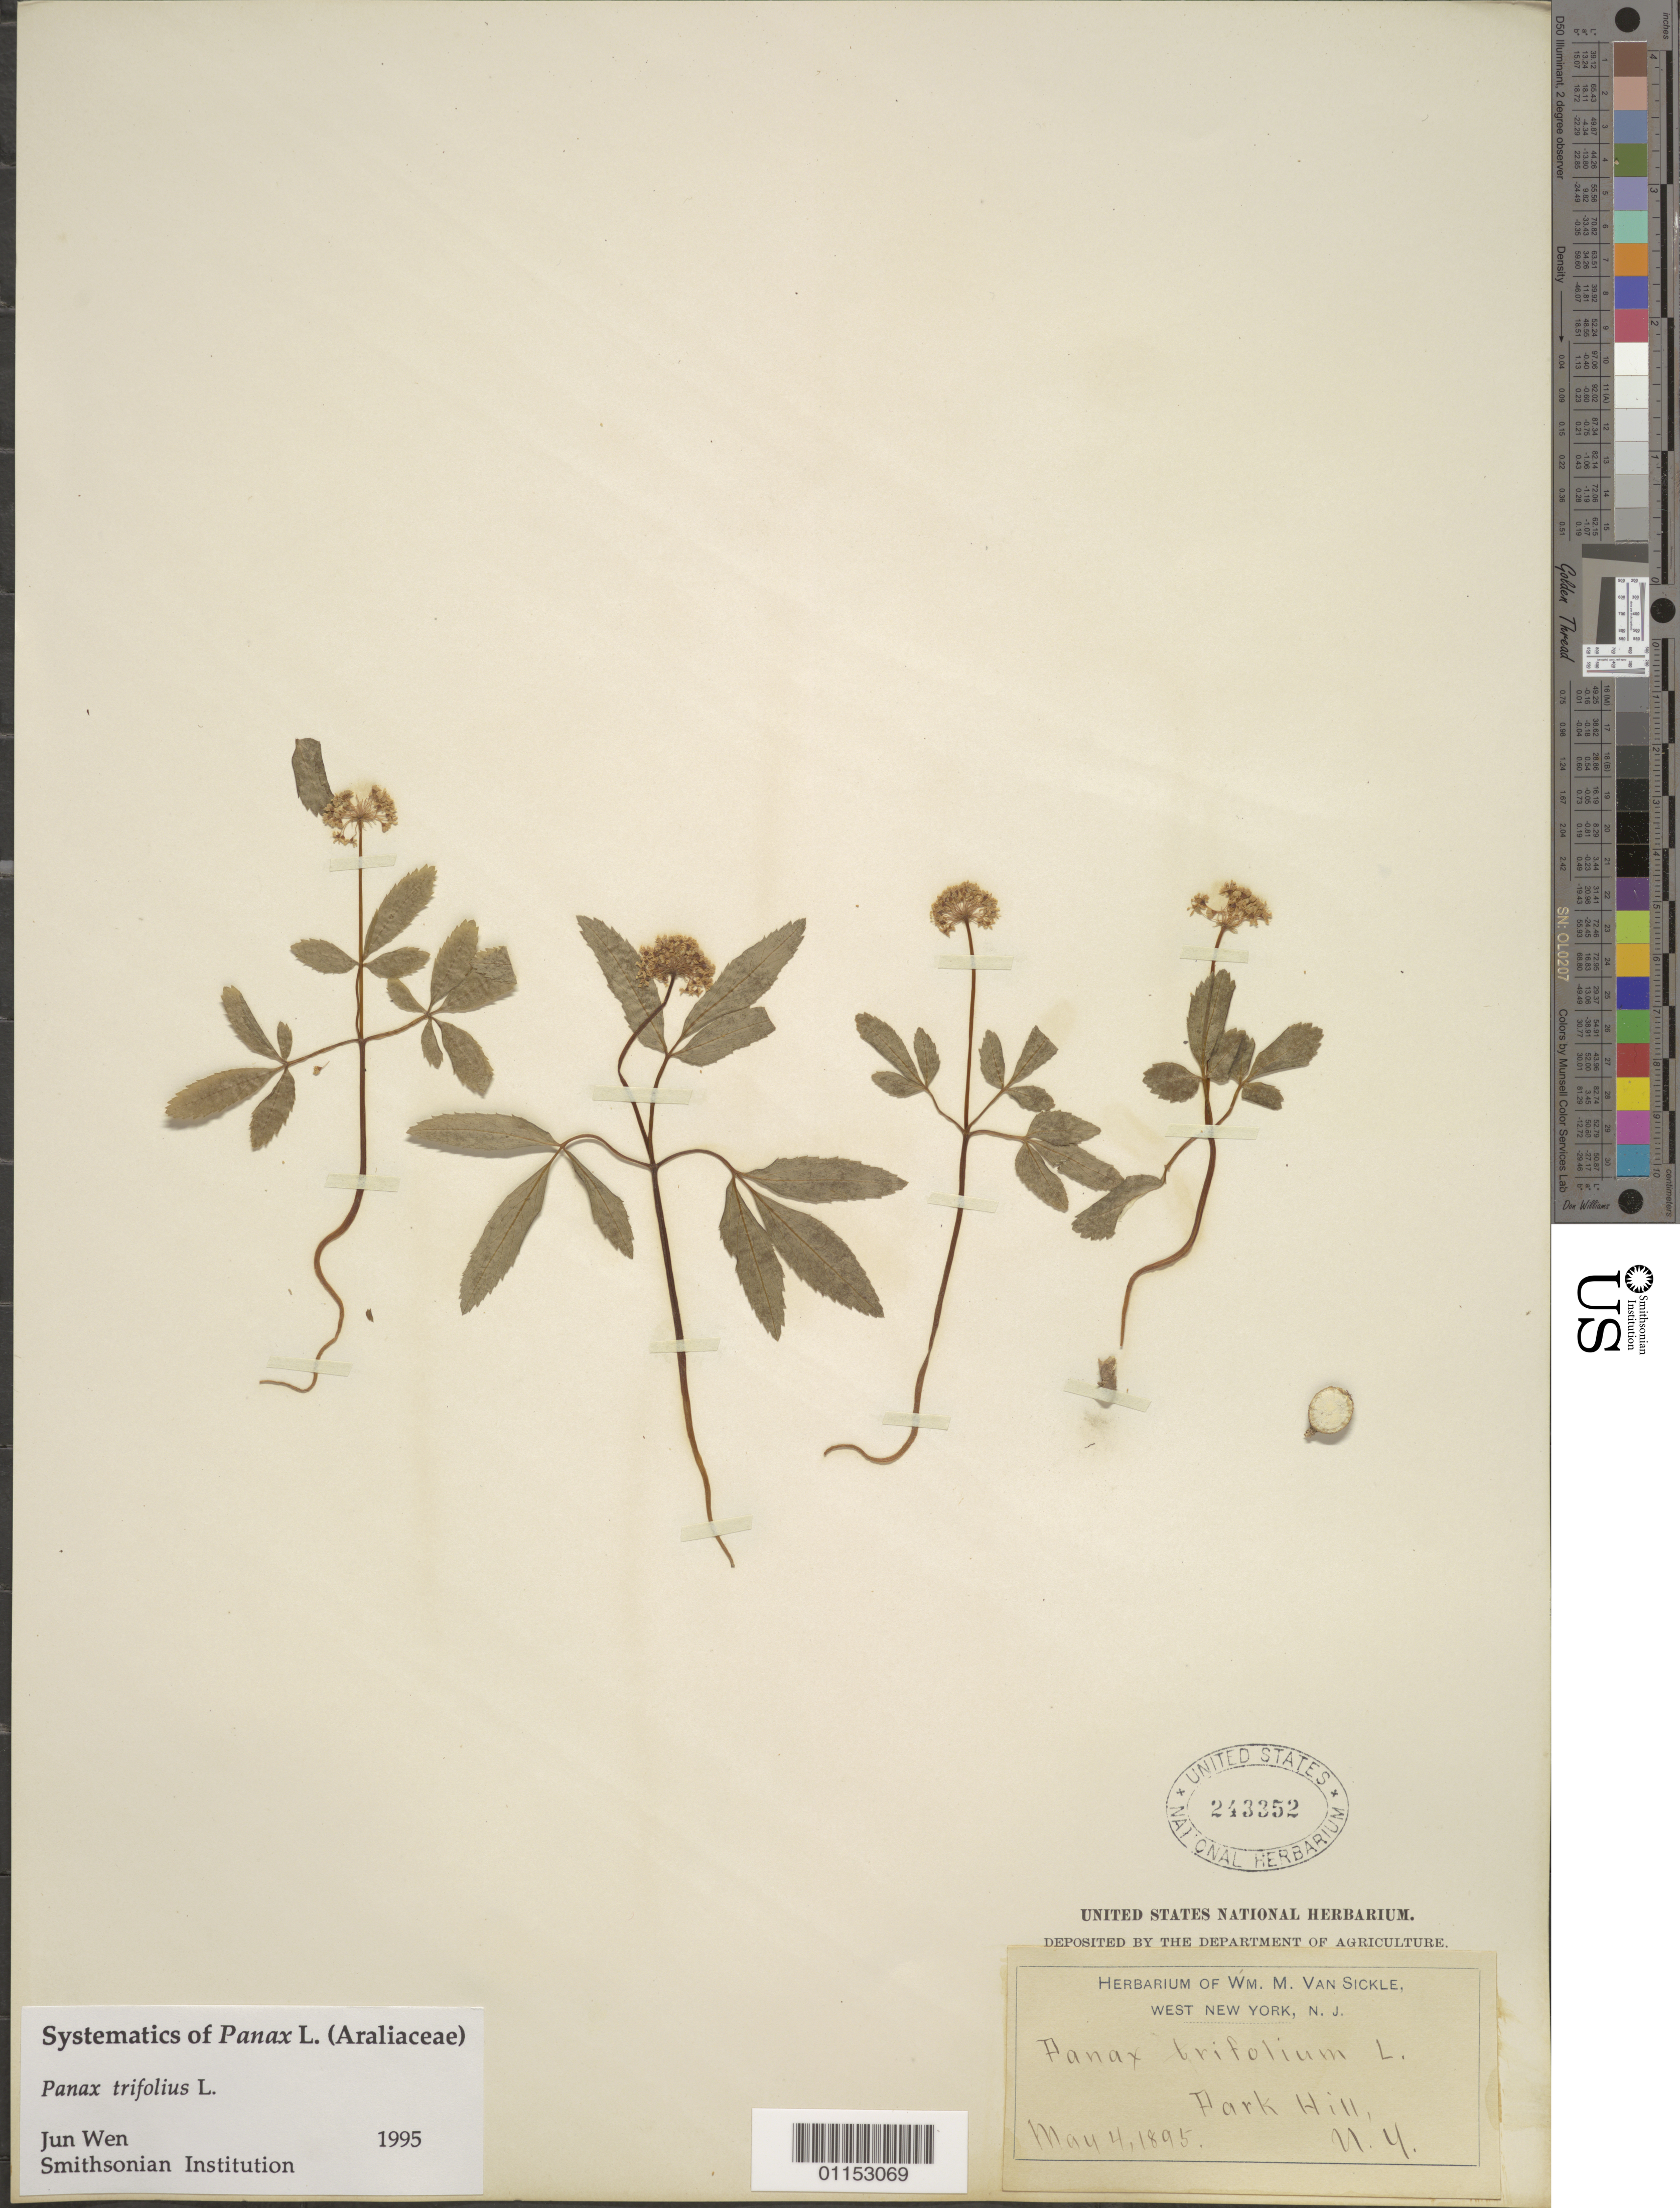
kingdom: Plantae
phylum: Tracheophyta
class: Magnoliopsida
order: Apiales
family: Araliaceae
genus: Panax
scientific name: Panax trifolius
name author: L.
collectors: W. M. Van Sickle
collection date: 1895-05-04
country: United States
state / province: New Jersey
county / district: Hudson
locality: West New York. Park Hill.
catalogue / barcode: US 243352